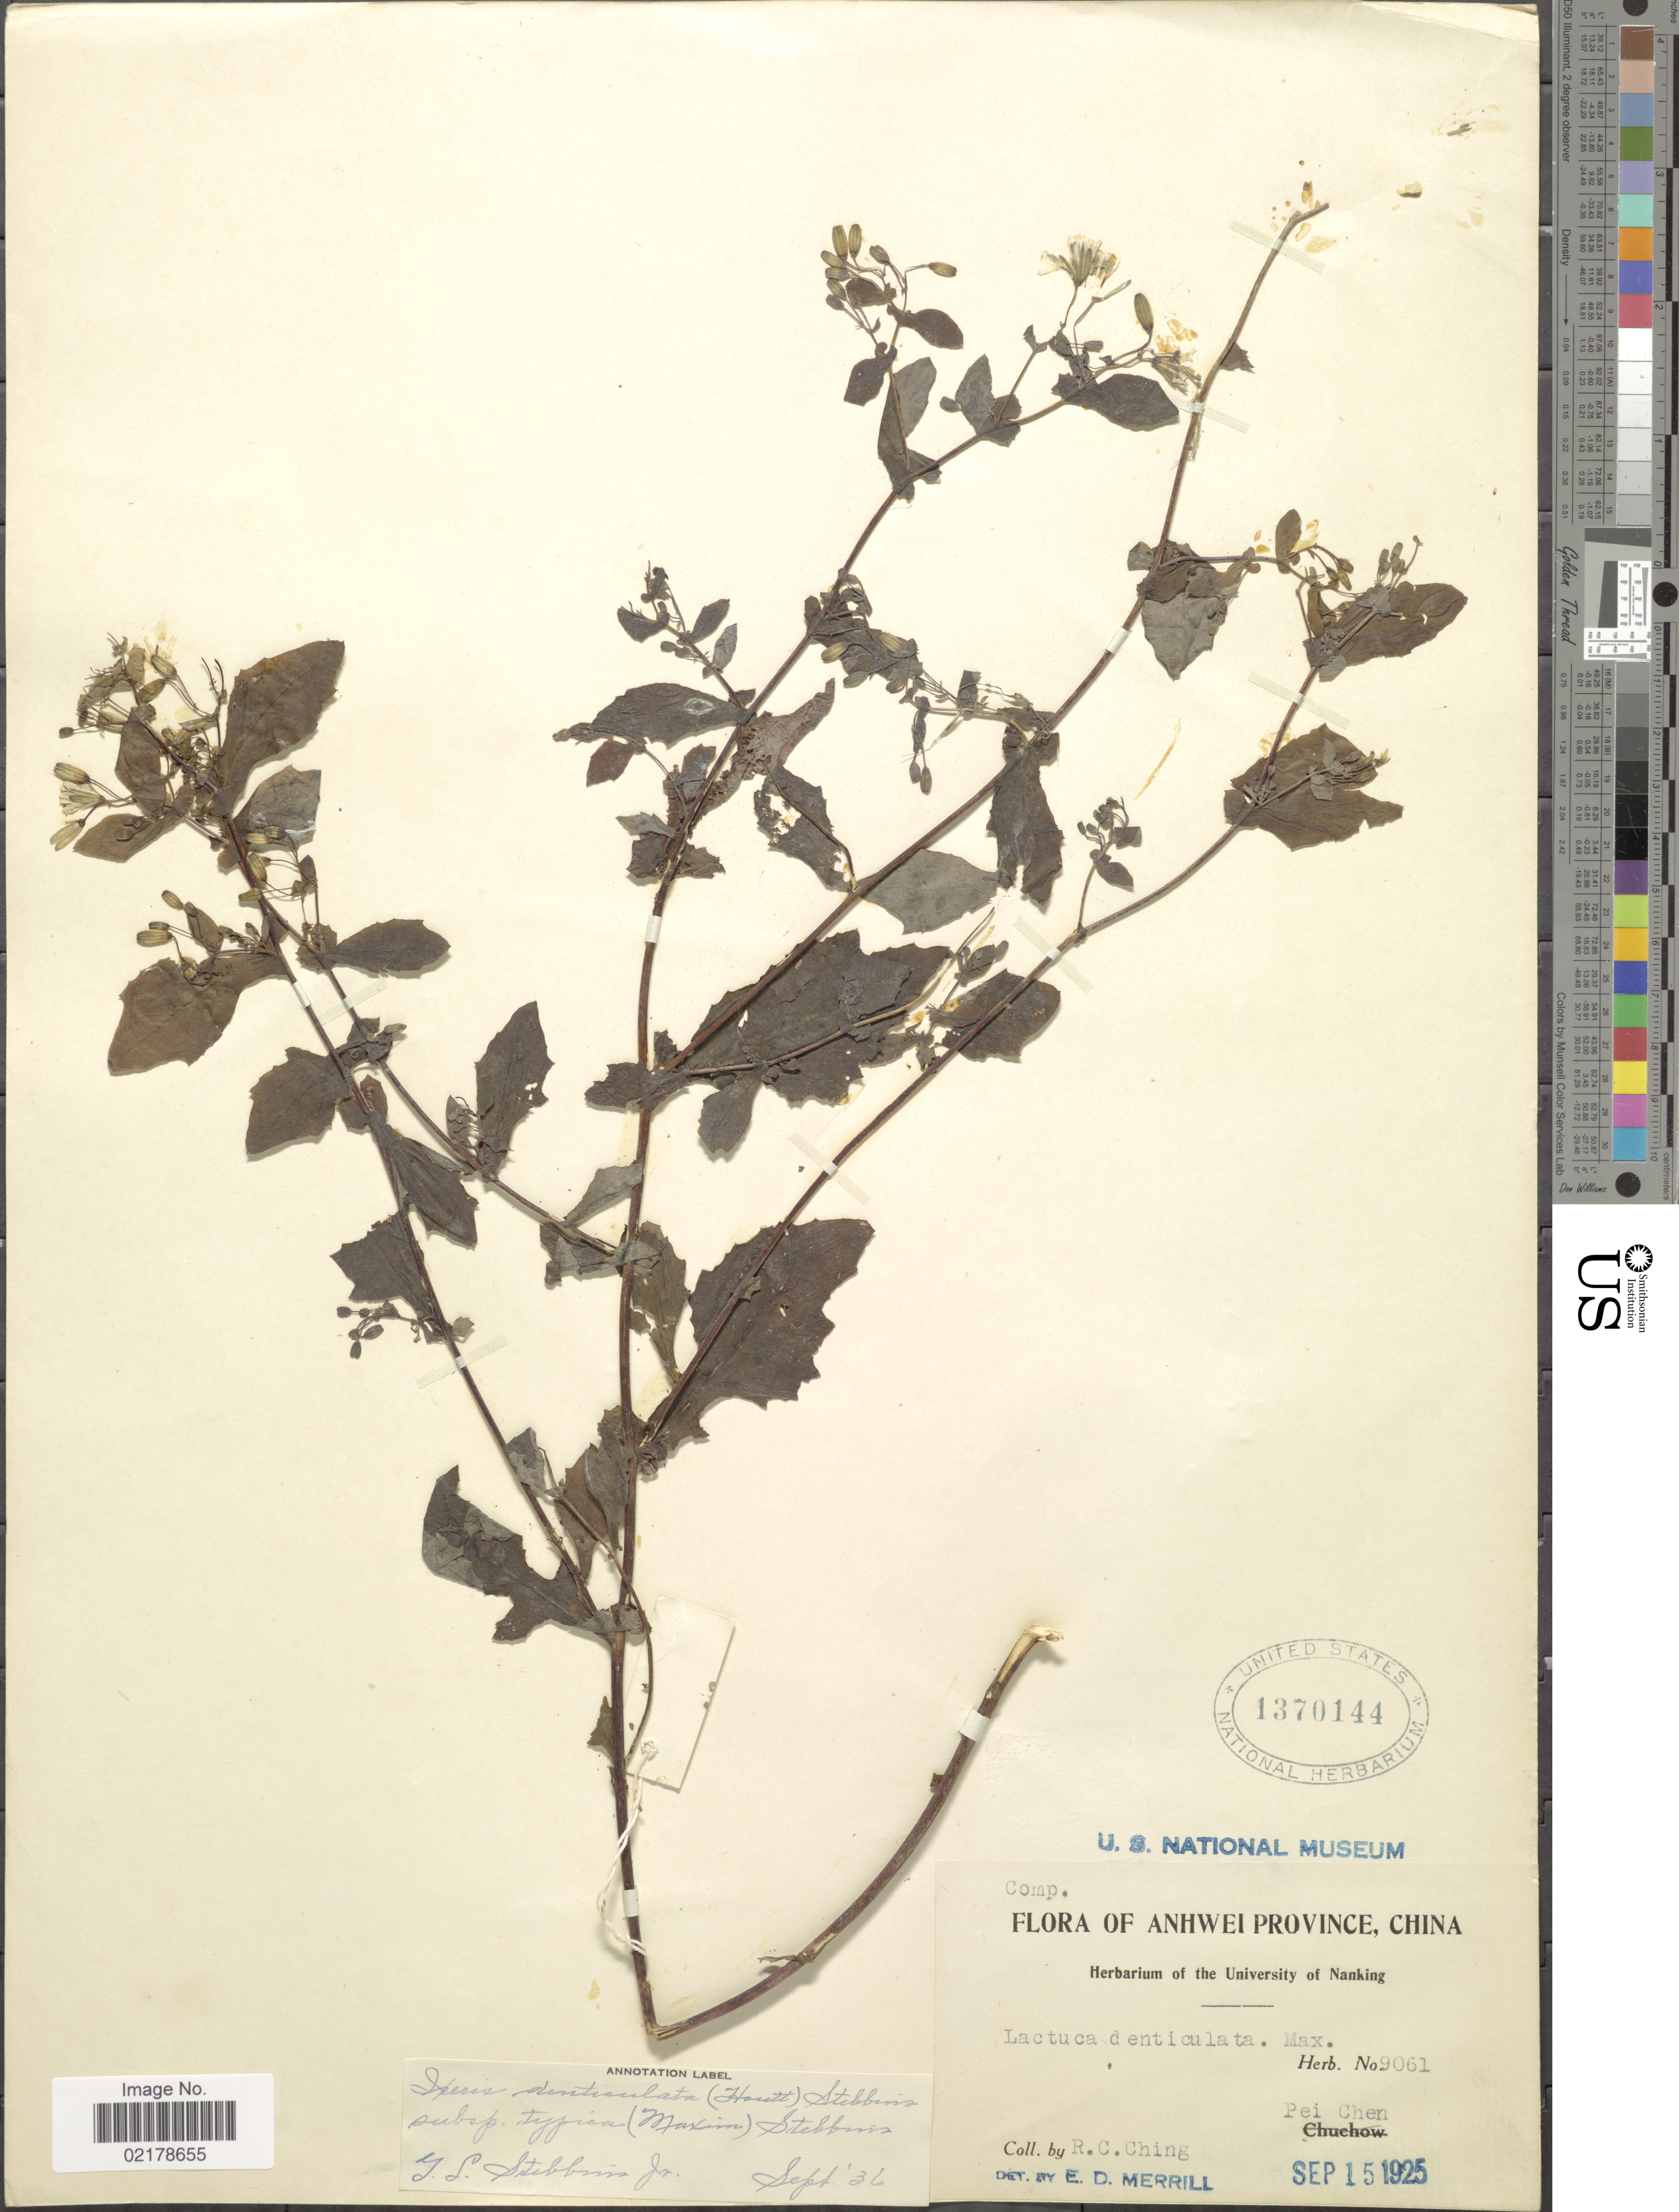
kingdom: Plantae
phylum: Tracheophyta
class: Magnoliopsida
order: Asterales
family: Asteraceae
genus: Crepidiastrum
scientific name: Crepidiastrum denticulatum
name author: (Houtt.) Pak & Kawano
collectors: R. C. Ching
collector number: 9061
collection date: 1925-09-15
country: China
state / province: Anhui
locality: Anhwei Province, China. Pei Chen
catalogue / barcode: US 1370144